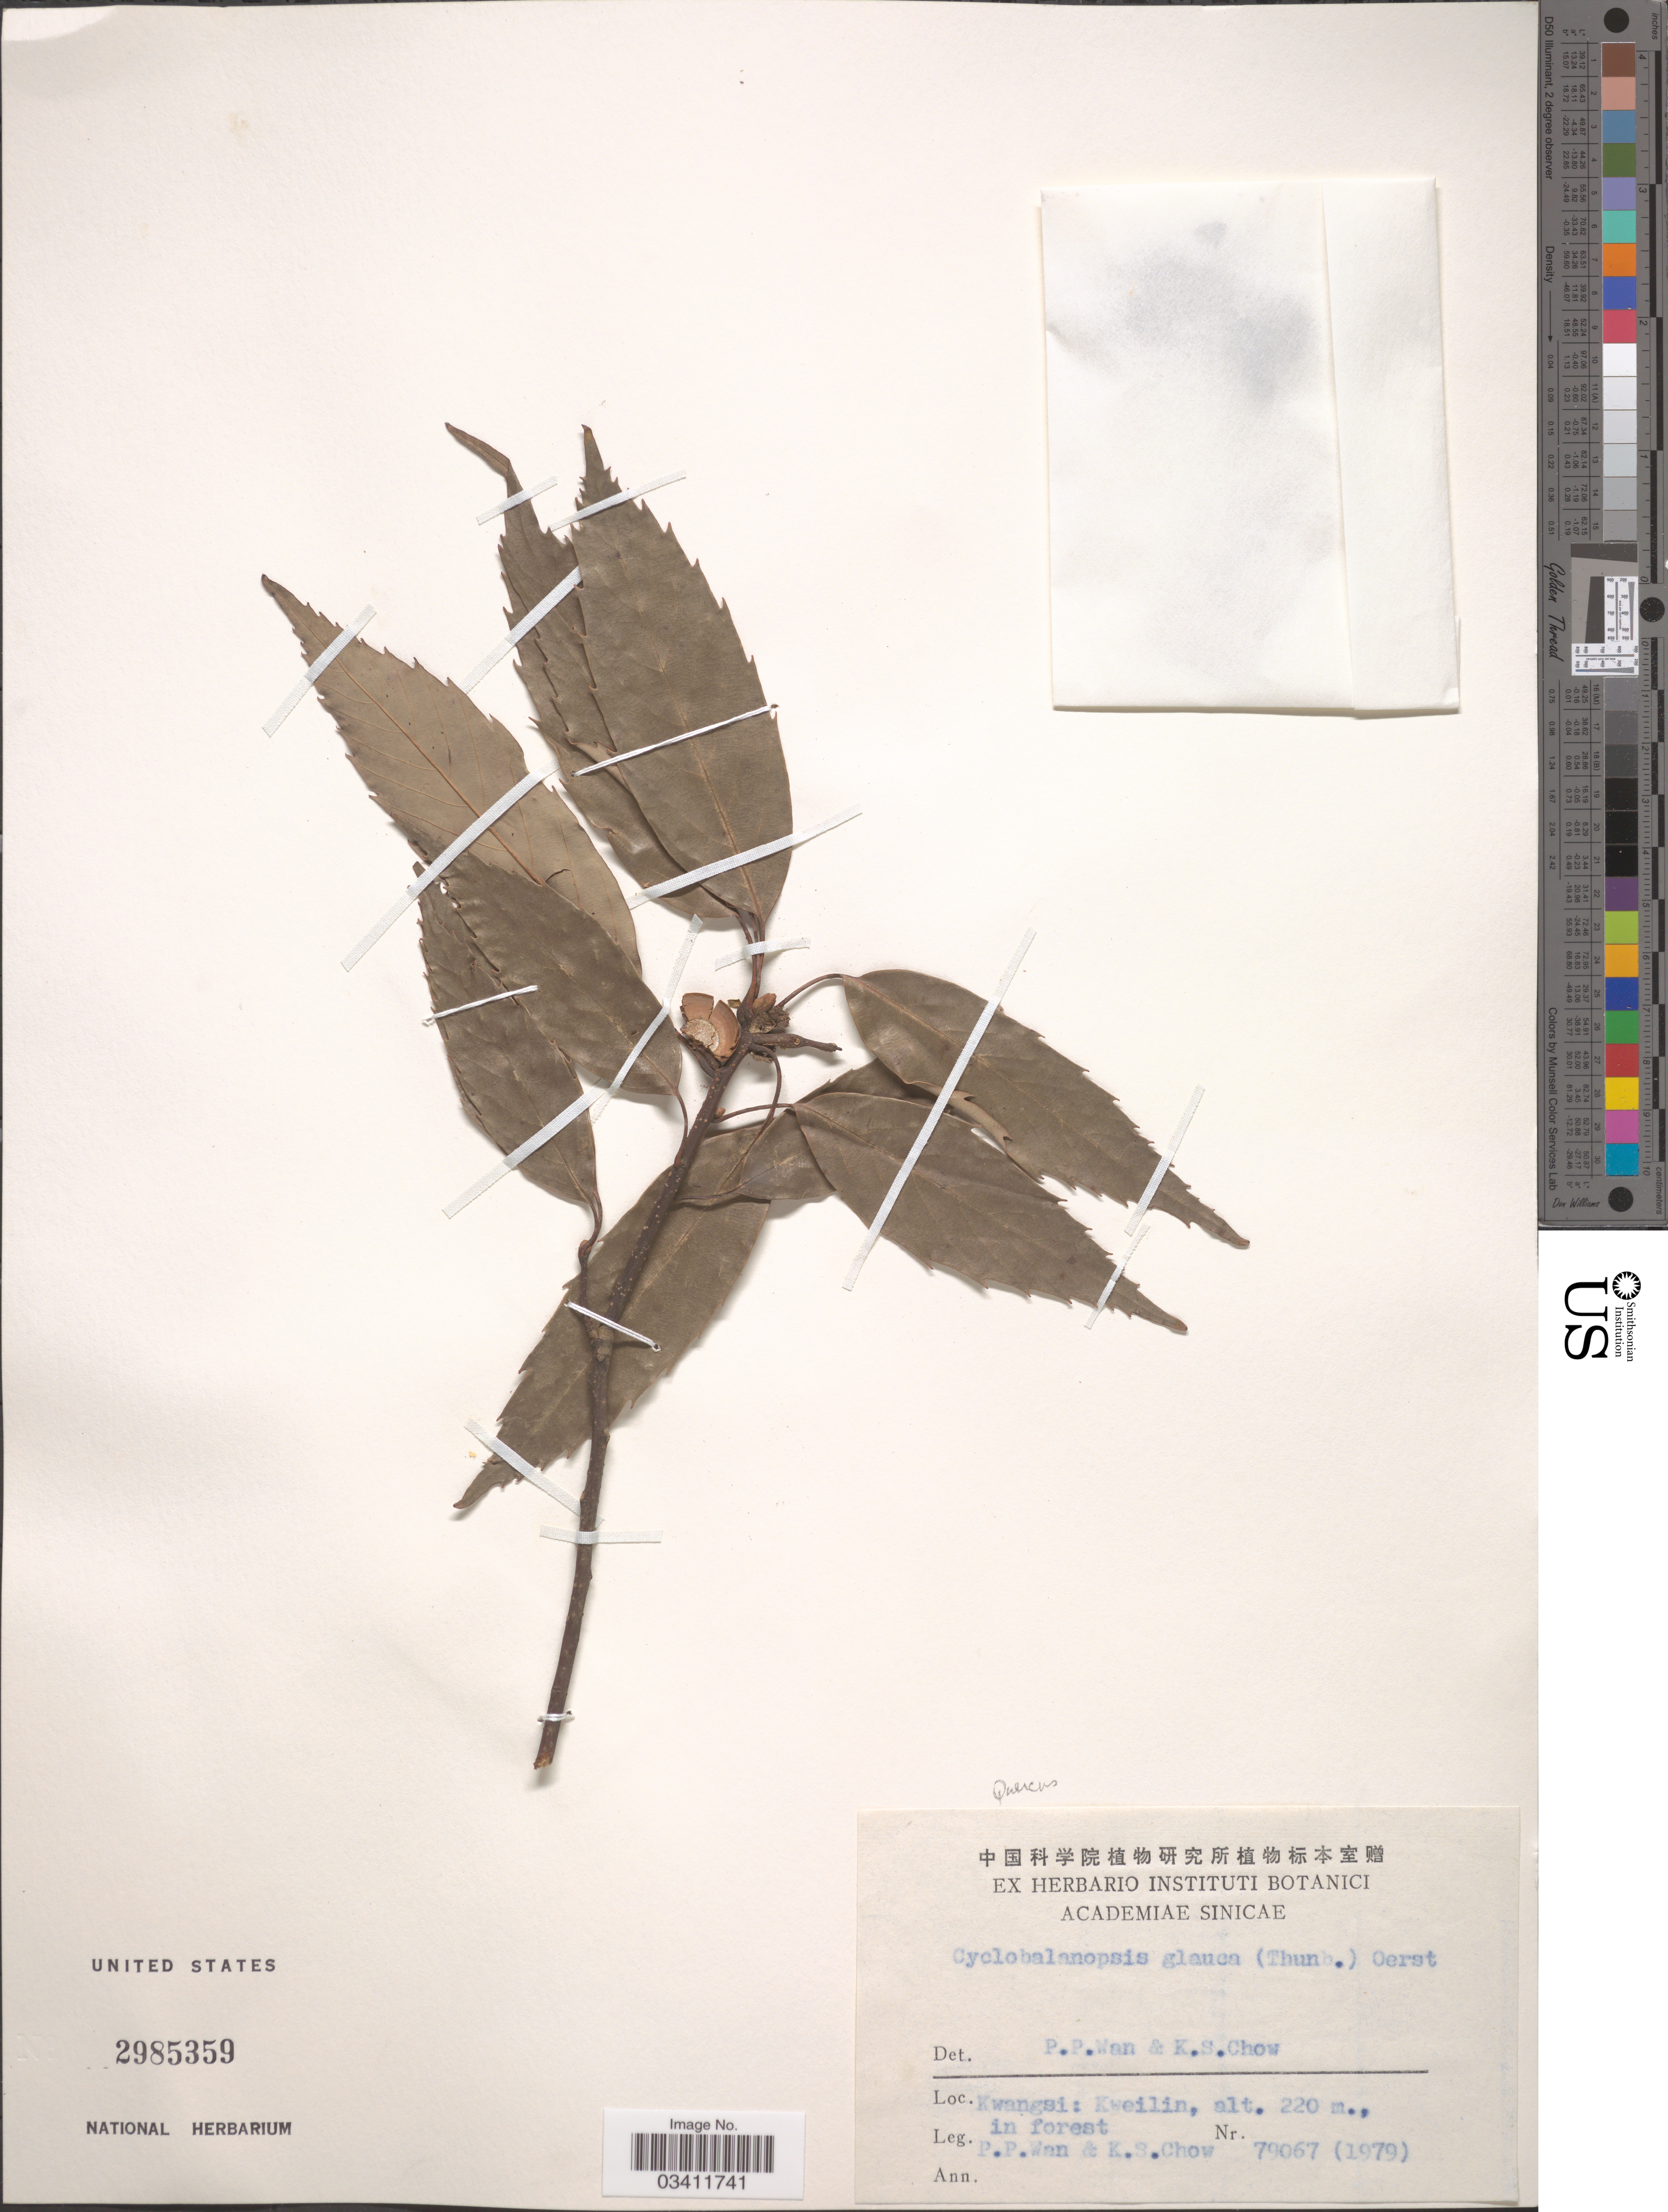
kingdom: Plantae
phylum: Tracheophyta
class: Magnoliopsida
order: Fagales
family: Fagaceae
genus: Quercus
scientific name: Quercus glauca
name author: Thunb.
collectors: P. Wan & K. S. Chow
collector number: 79067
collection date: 1979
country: China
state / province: Guangxi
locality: Kwangsi: Kweilin.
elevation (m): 220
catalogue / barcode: US 2985359